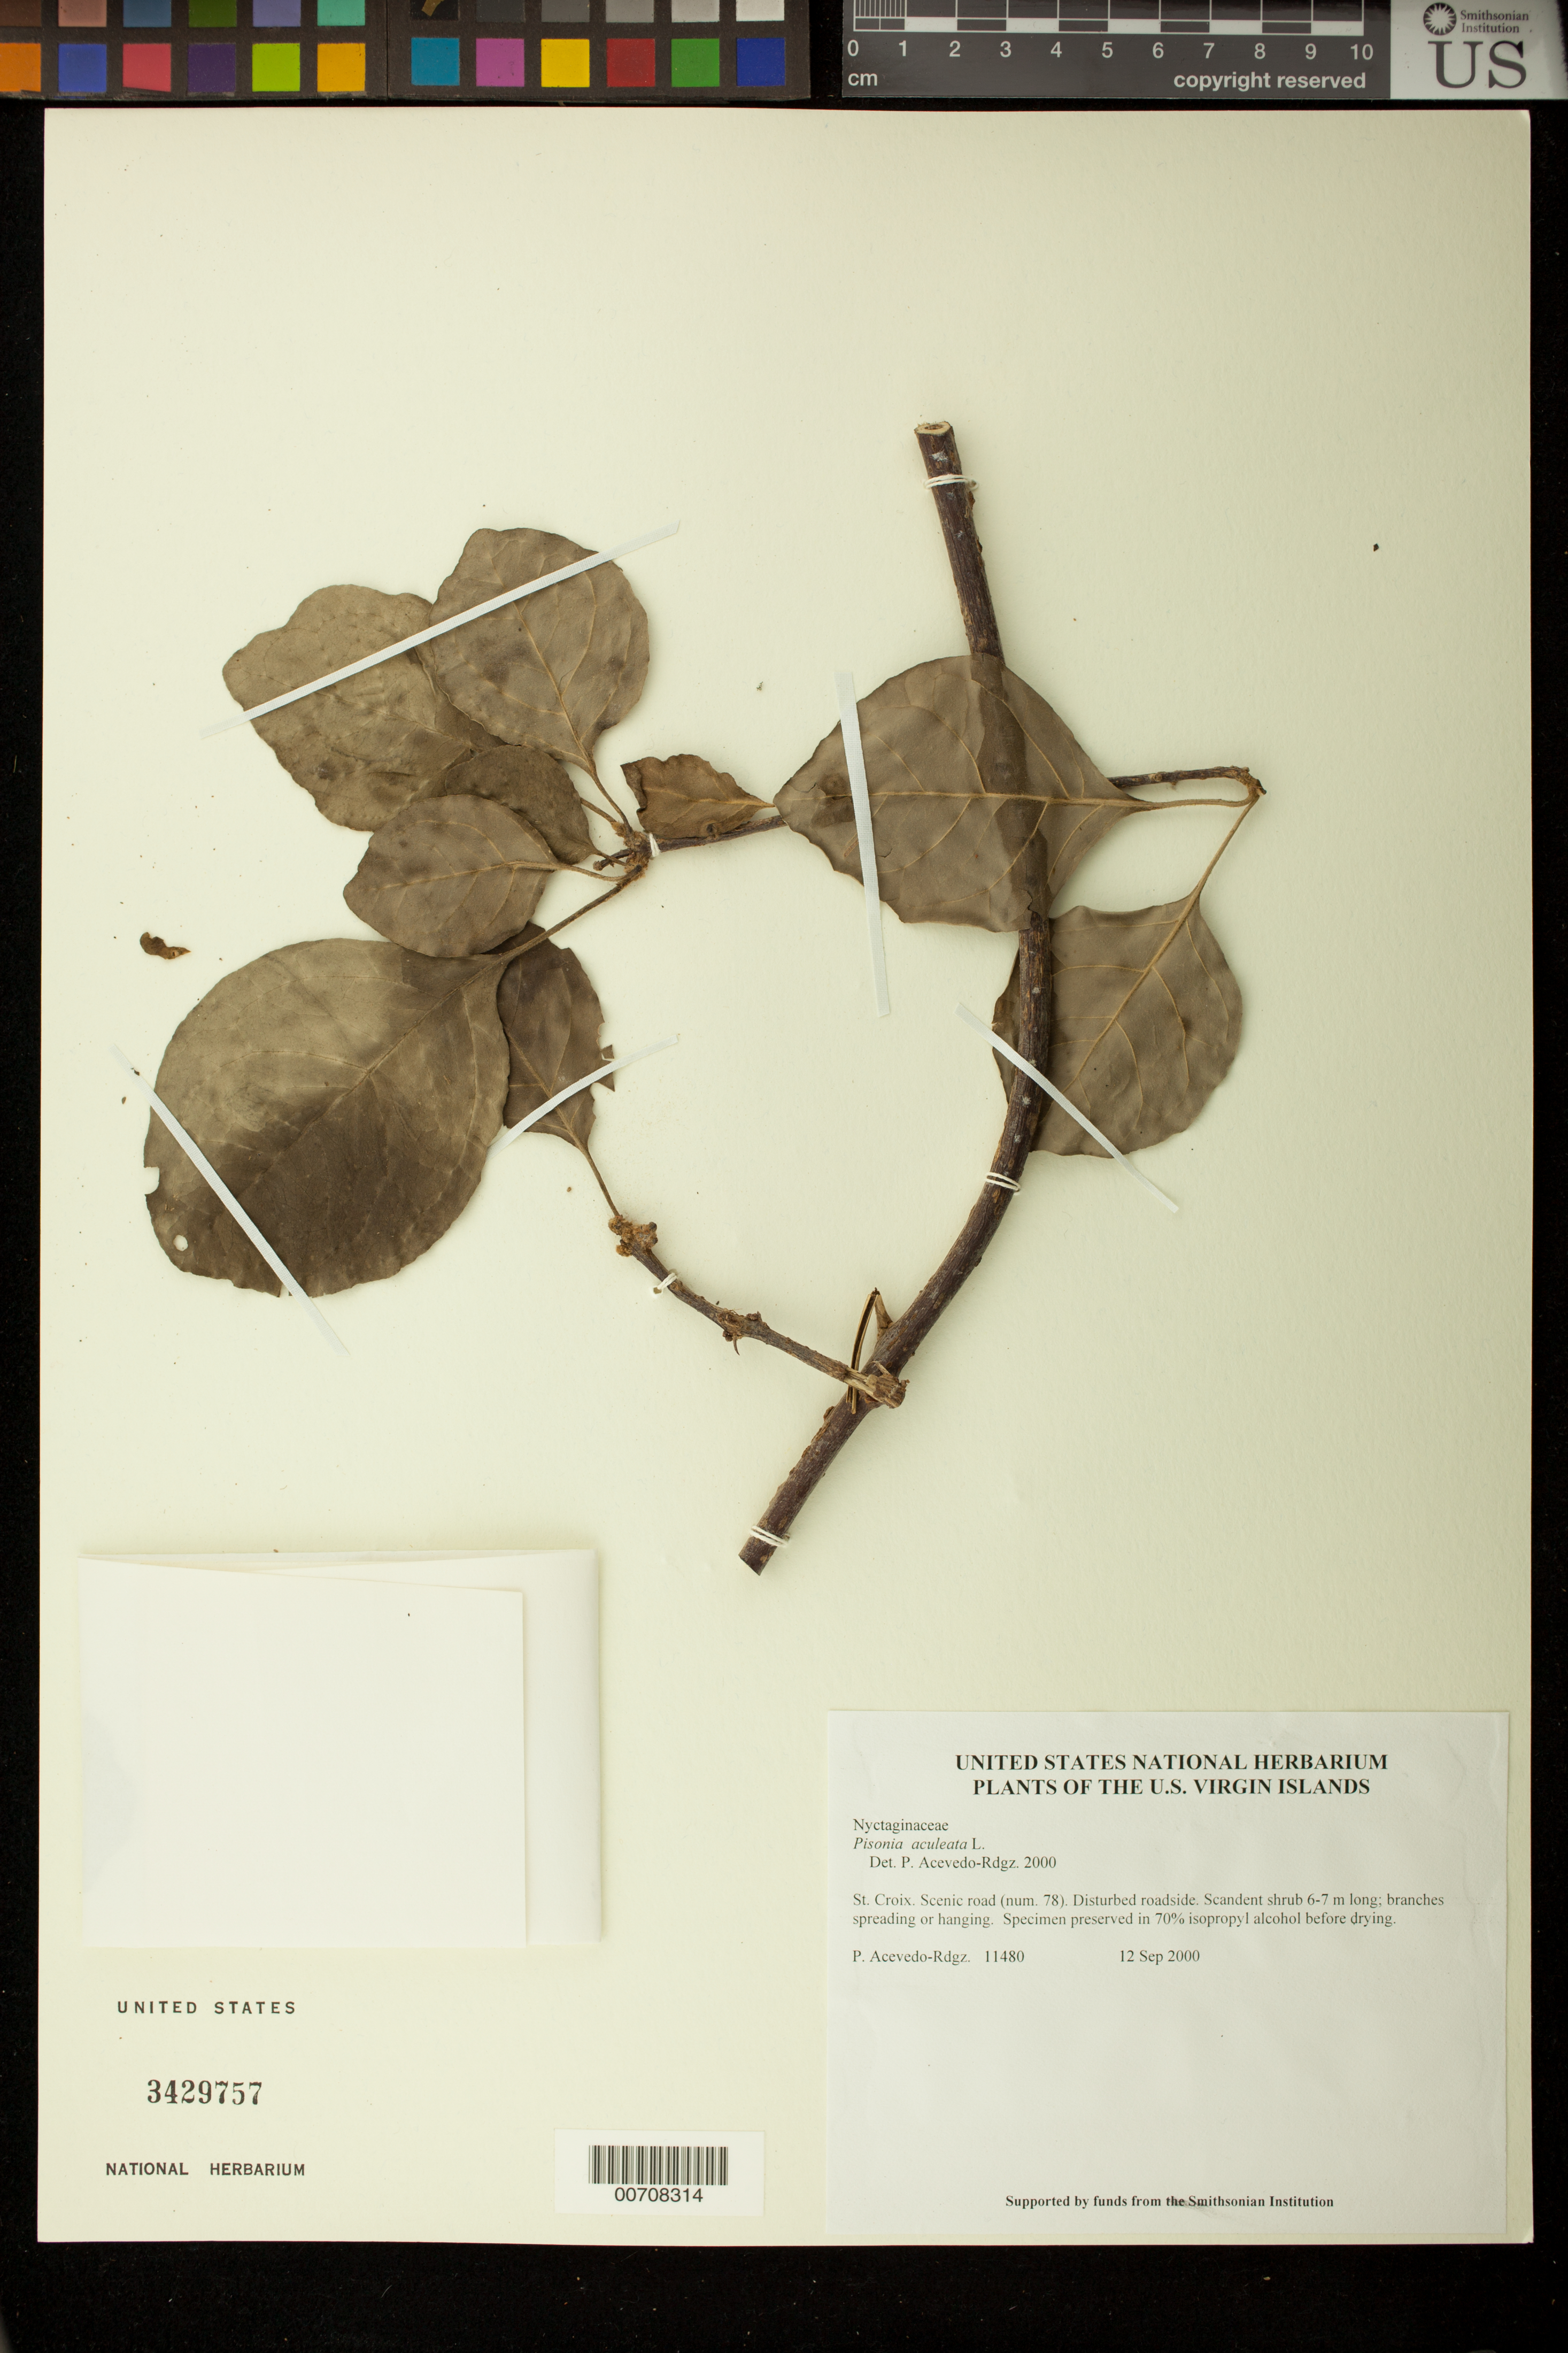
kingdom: Plantae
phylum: Tracheophyta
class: Magnoliopsida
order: Caryophyllales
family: Nyctaginaceae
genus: Pisonia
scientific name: Pisonia aculeata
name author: L.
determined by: Acevedo-Rodríguez, P., (BOT), Smithsonian Institution - National Museum of Natural History (UNITED STATES)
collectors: P. Acevedo-Rodr.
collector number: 11480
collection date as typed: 12 Sep 2000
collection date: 2000-09-12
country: U.S. Virgin Islands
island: St. Croix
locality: Scenic road (num. 78).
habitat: Disturbed roadside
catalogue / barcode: US 3429757